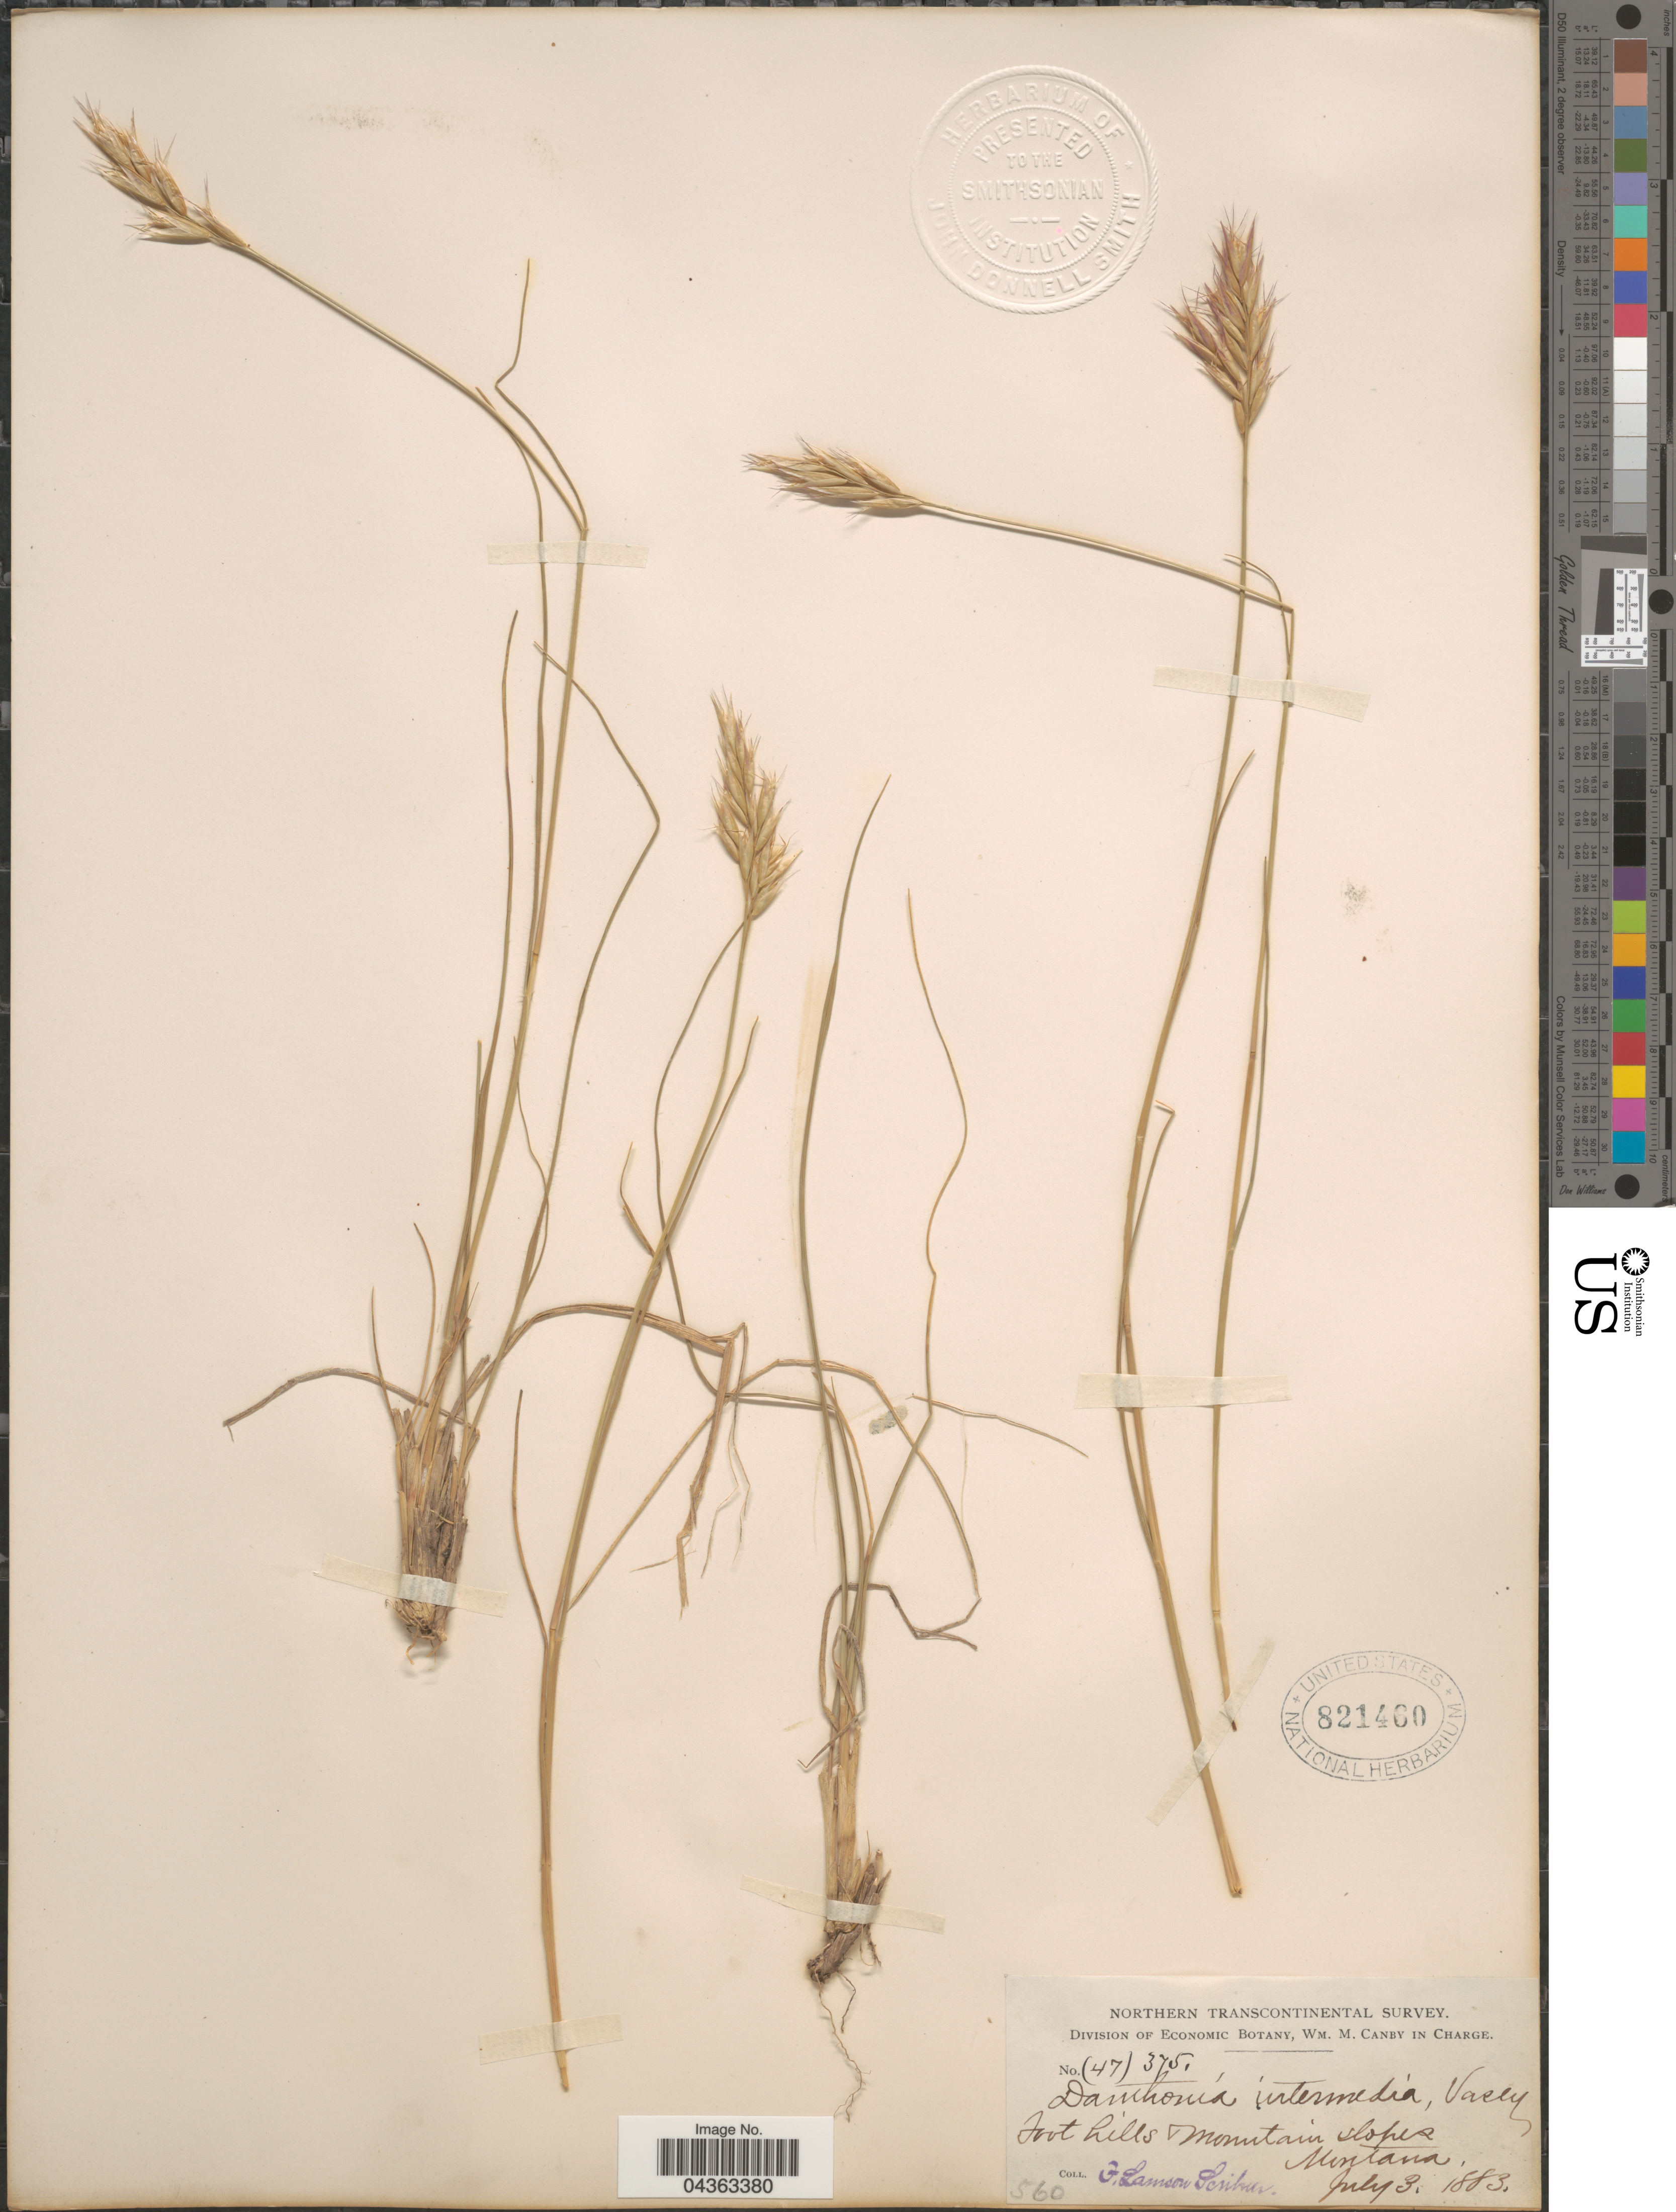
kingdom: Plantae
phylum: Tracheophyta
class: Liliopsida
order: Poales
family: Poaceae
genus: Danthonia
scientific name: Danthonia intermedia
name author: Vasey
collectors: F. Lamson-Scribner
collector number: (47)375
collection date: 1883-07-03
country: United States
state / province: Montana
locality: Northern Transcontinental Survey. Foot hills mountain slopes.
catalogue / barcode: US 821460